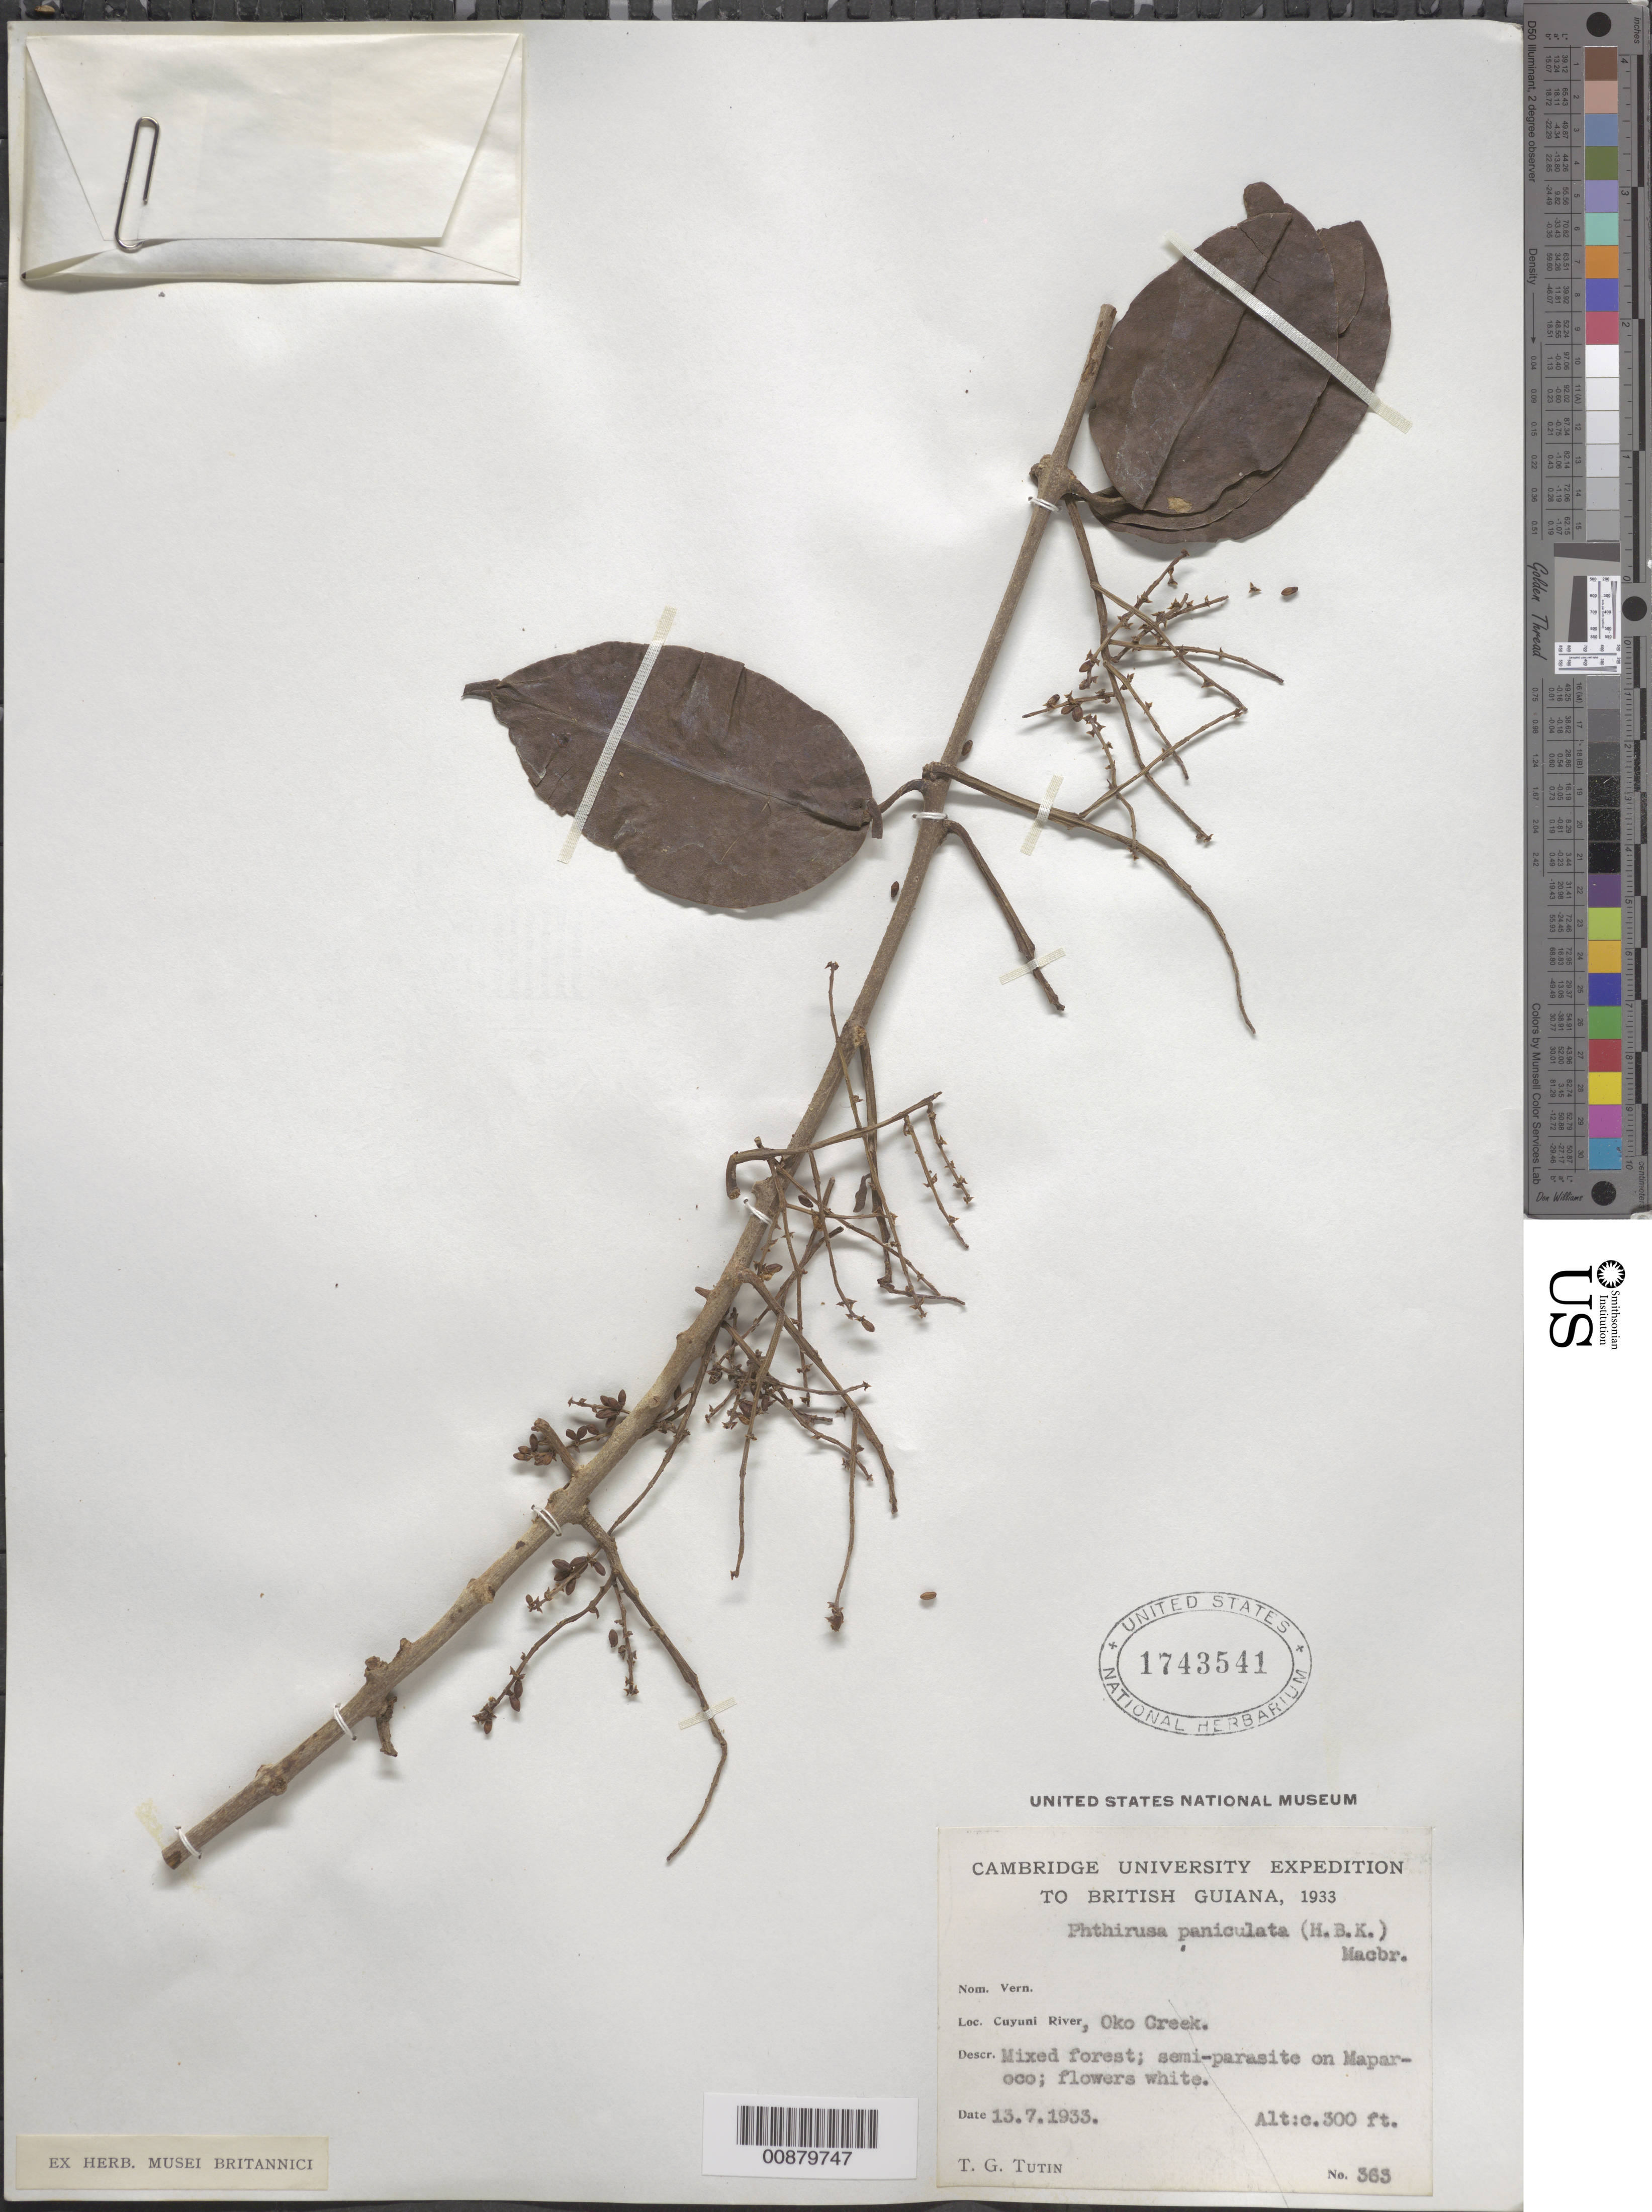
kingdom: Plantae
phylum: Tracheophyta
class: Magnoliopsida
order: Santalales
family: Loranthaceae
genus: Phthirusa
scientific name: Phthirusa stelis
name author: (L.) Kuijt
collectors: T. G. Tutin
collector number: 363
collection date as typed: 13-Jul-33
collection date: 1933-07-13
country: Guyana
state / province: Cuyuni-Mazaruni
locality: Oko Creek, Cuyuni R.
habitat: Mixed forest, on Maparoco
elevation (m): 91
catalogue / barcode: US 1743541